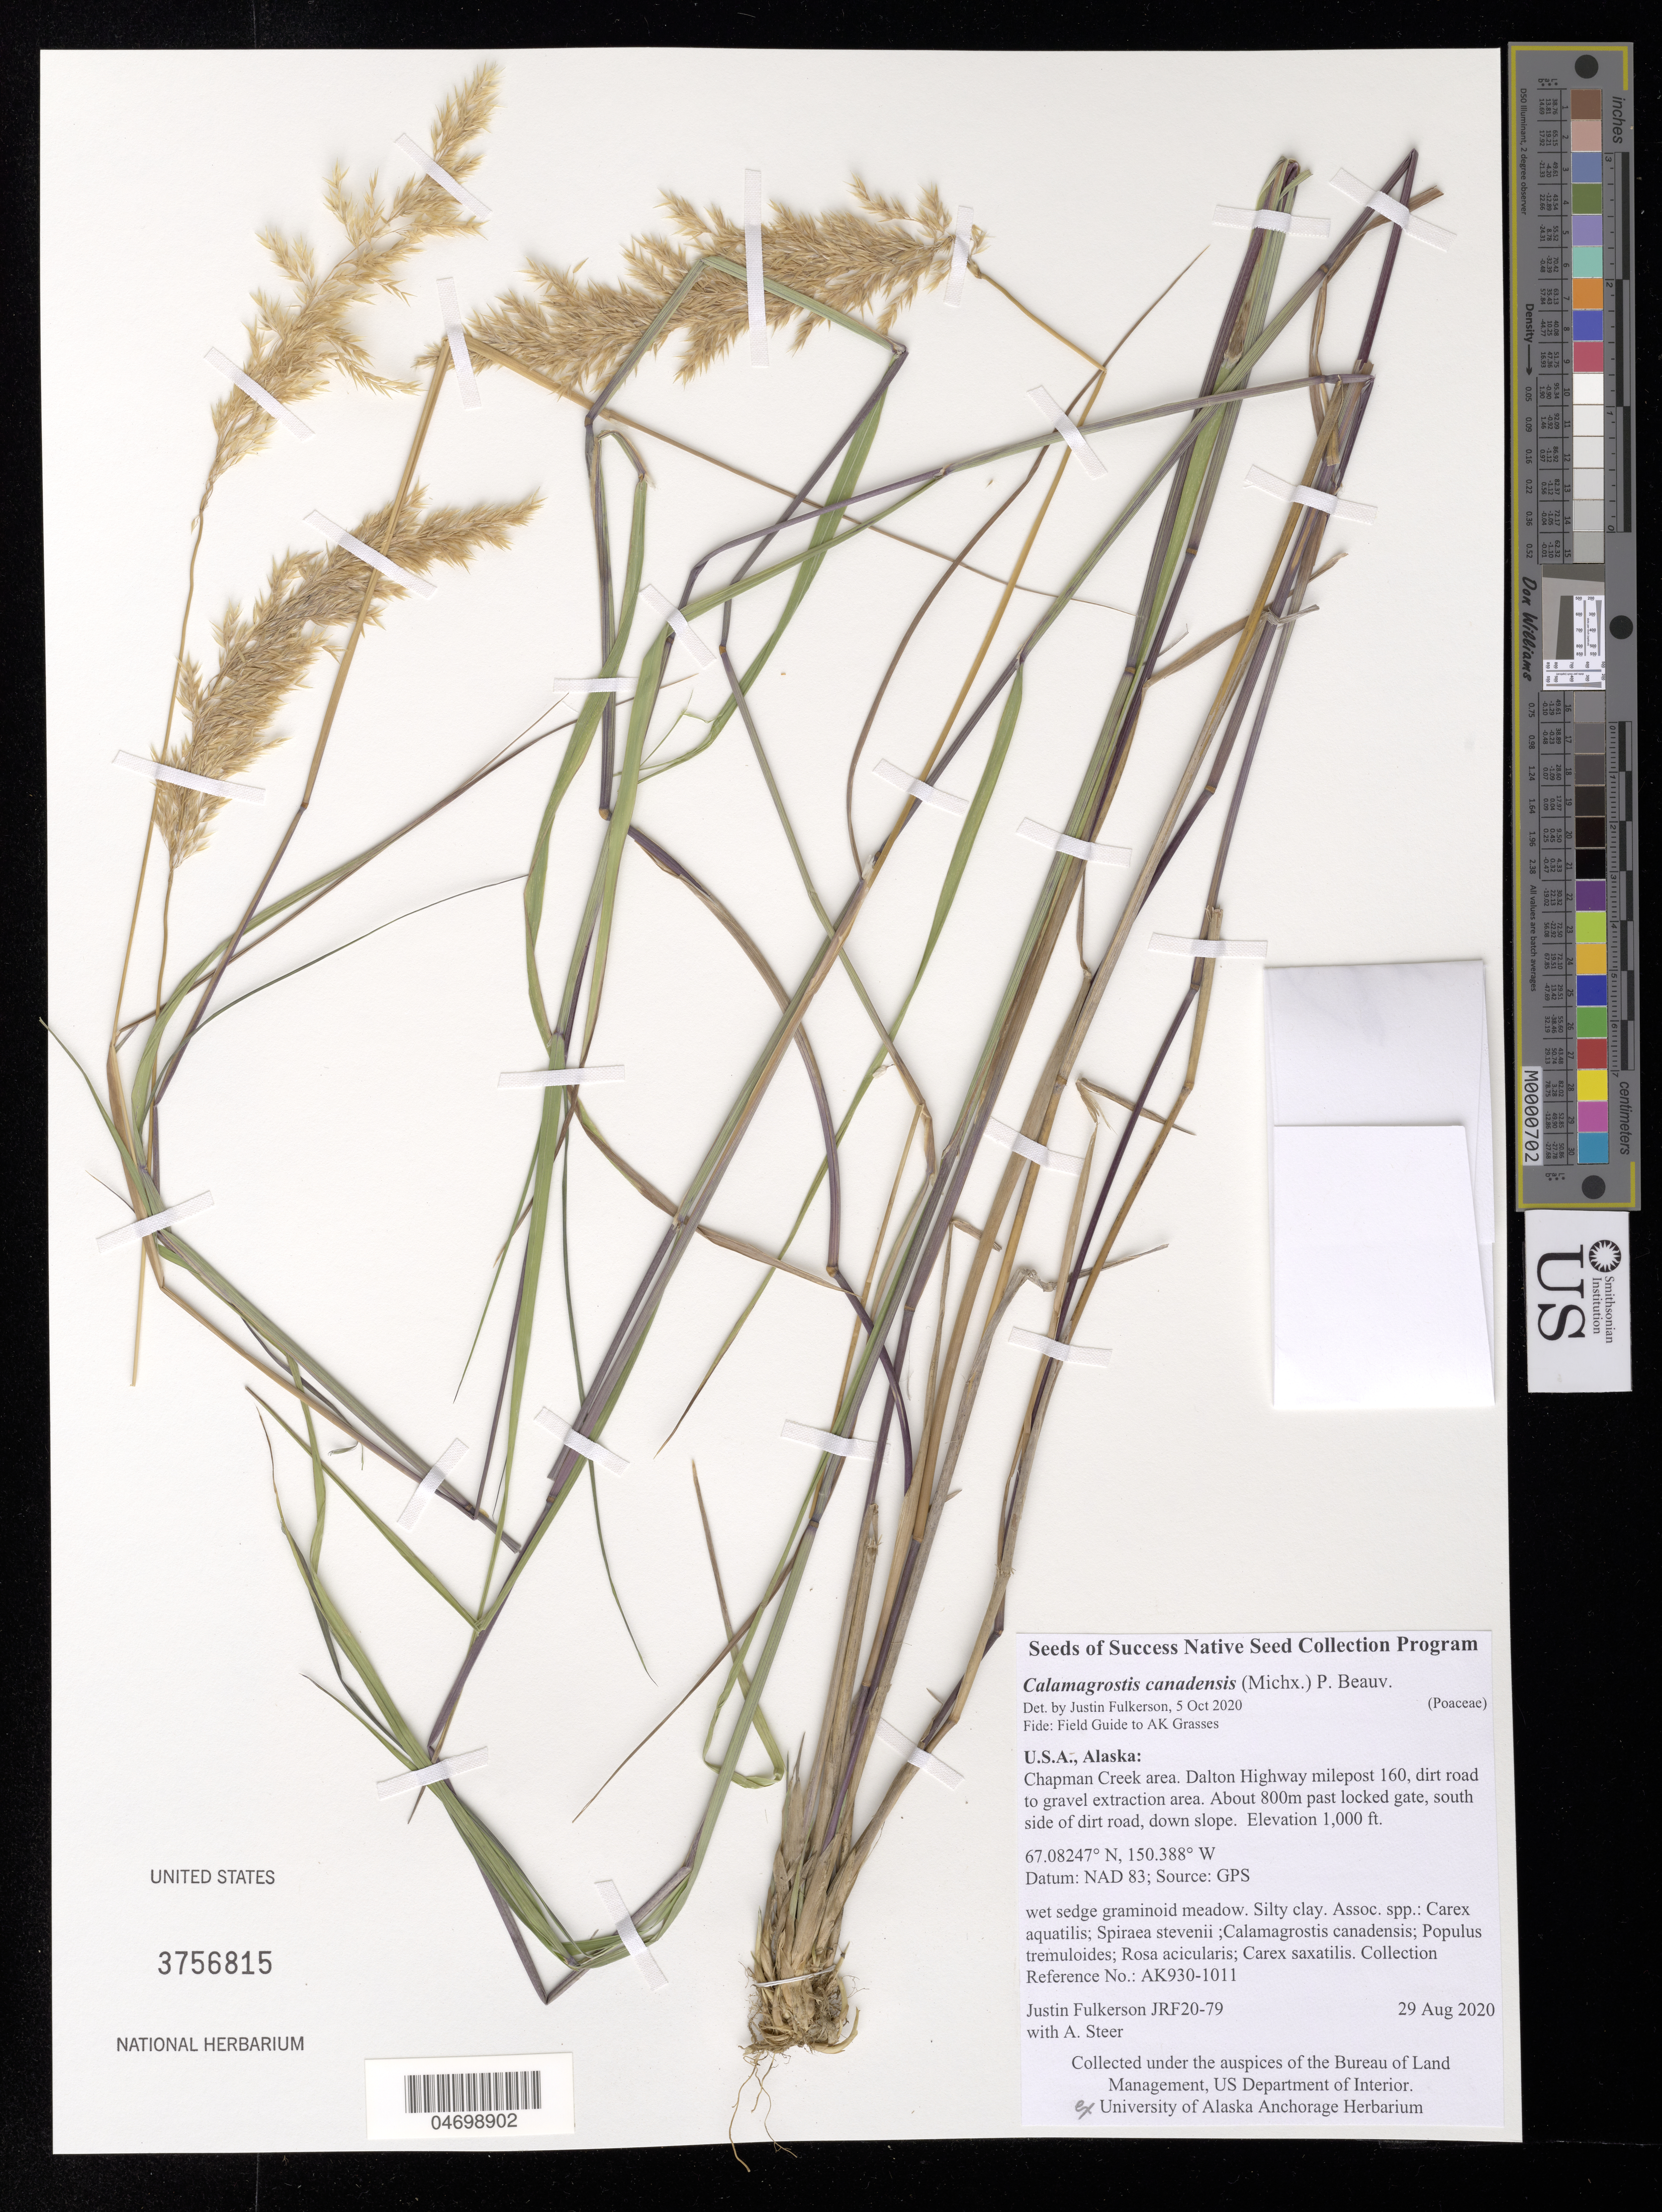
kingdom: Plantae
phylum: Tracheophyta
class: Liliopsida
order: Poales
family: Poaceae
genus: Calamagrostis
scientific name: Calamagrostis canadensis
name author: (Michx.) P. Beauv.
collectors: J. Fulkerson & A. Steer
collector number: AK930-1011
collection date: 2020-08-29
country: United States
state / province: Alaska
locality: Chapman Creek area. Dalton Hwy milepost 160.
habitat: Wet sege graminoid meadow. Silty clay. With Spiraea stevenii, Carex saxatilis, Rosa acicularis, etc.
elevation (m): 305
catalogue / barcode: US 3756815